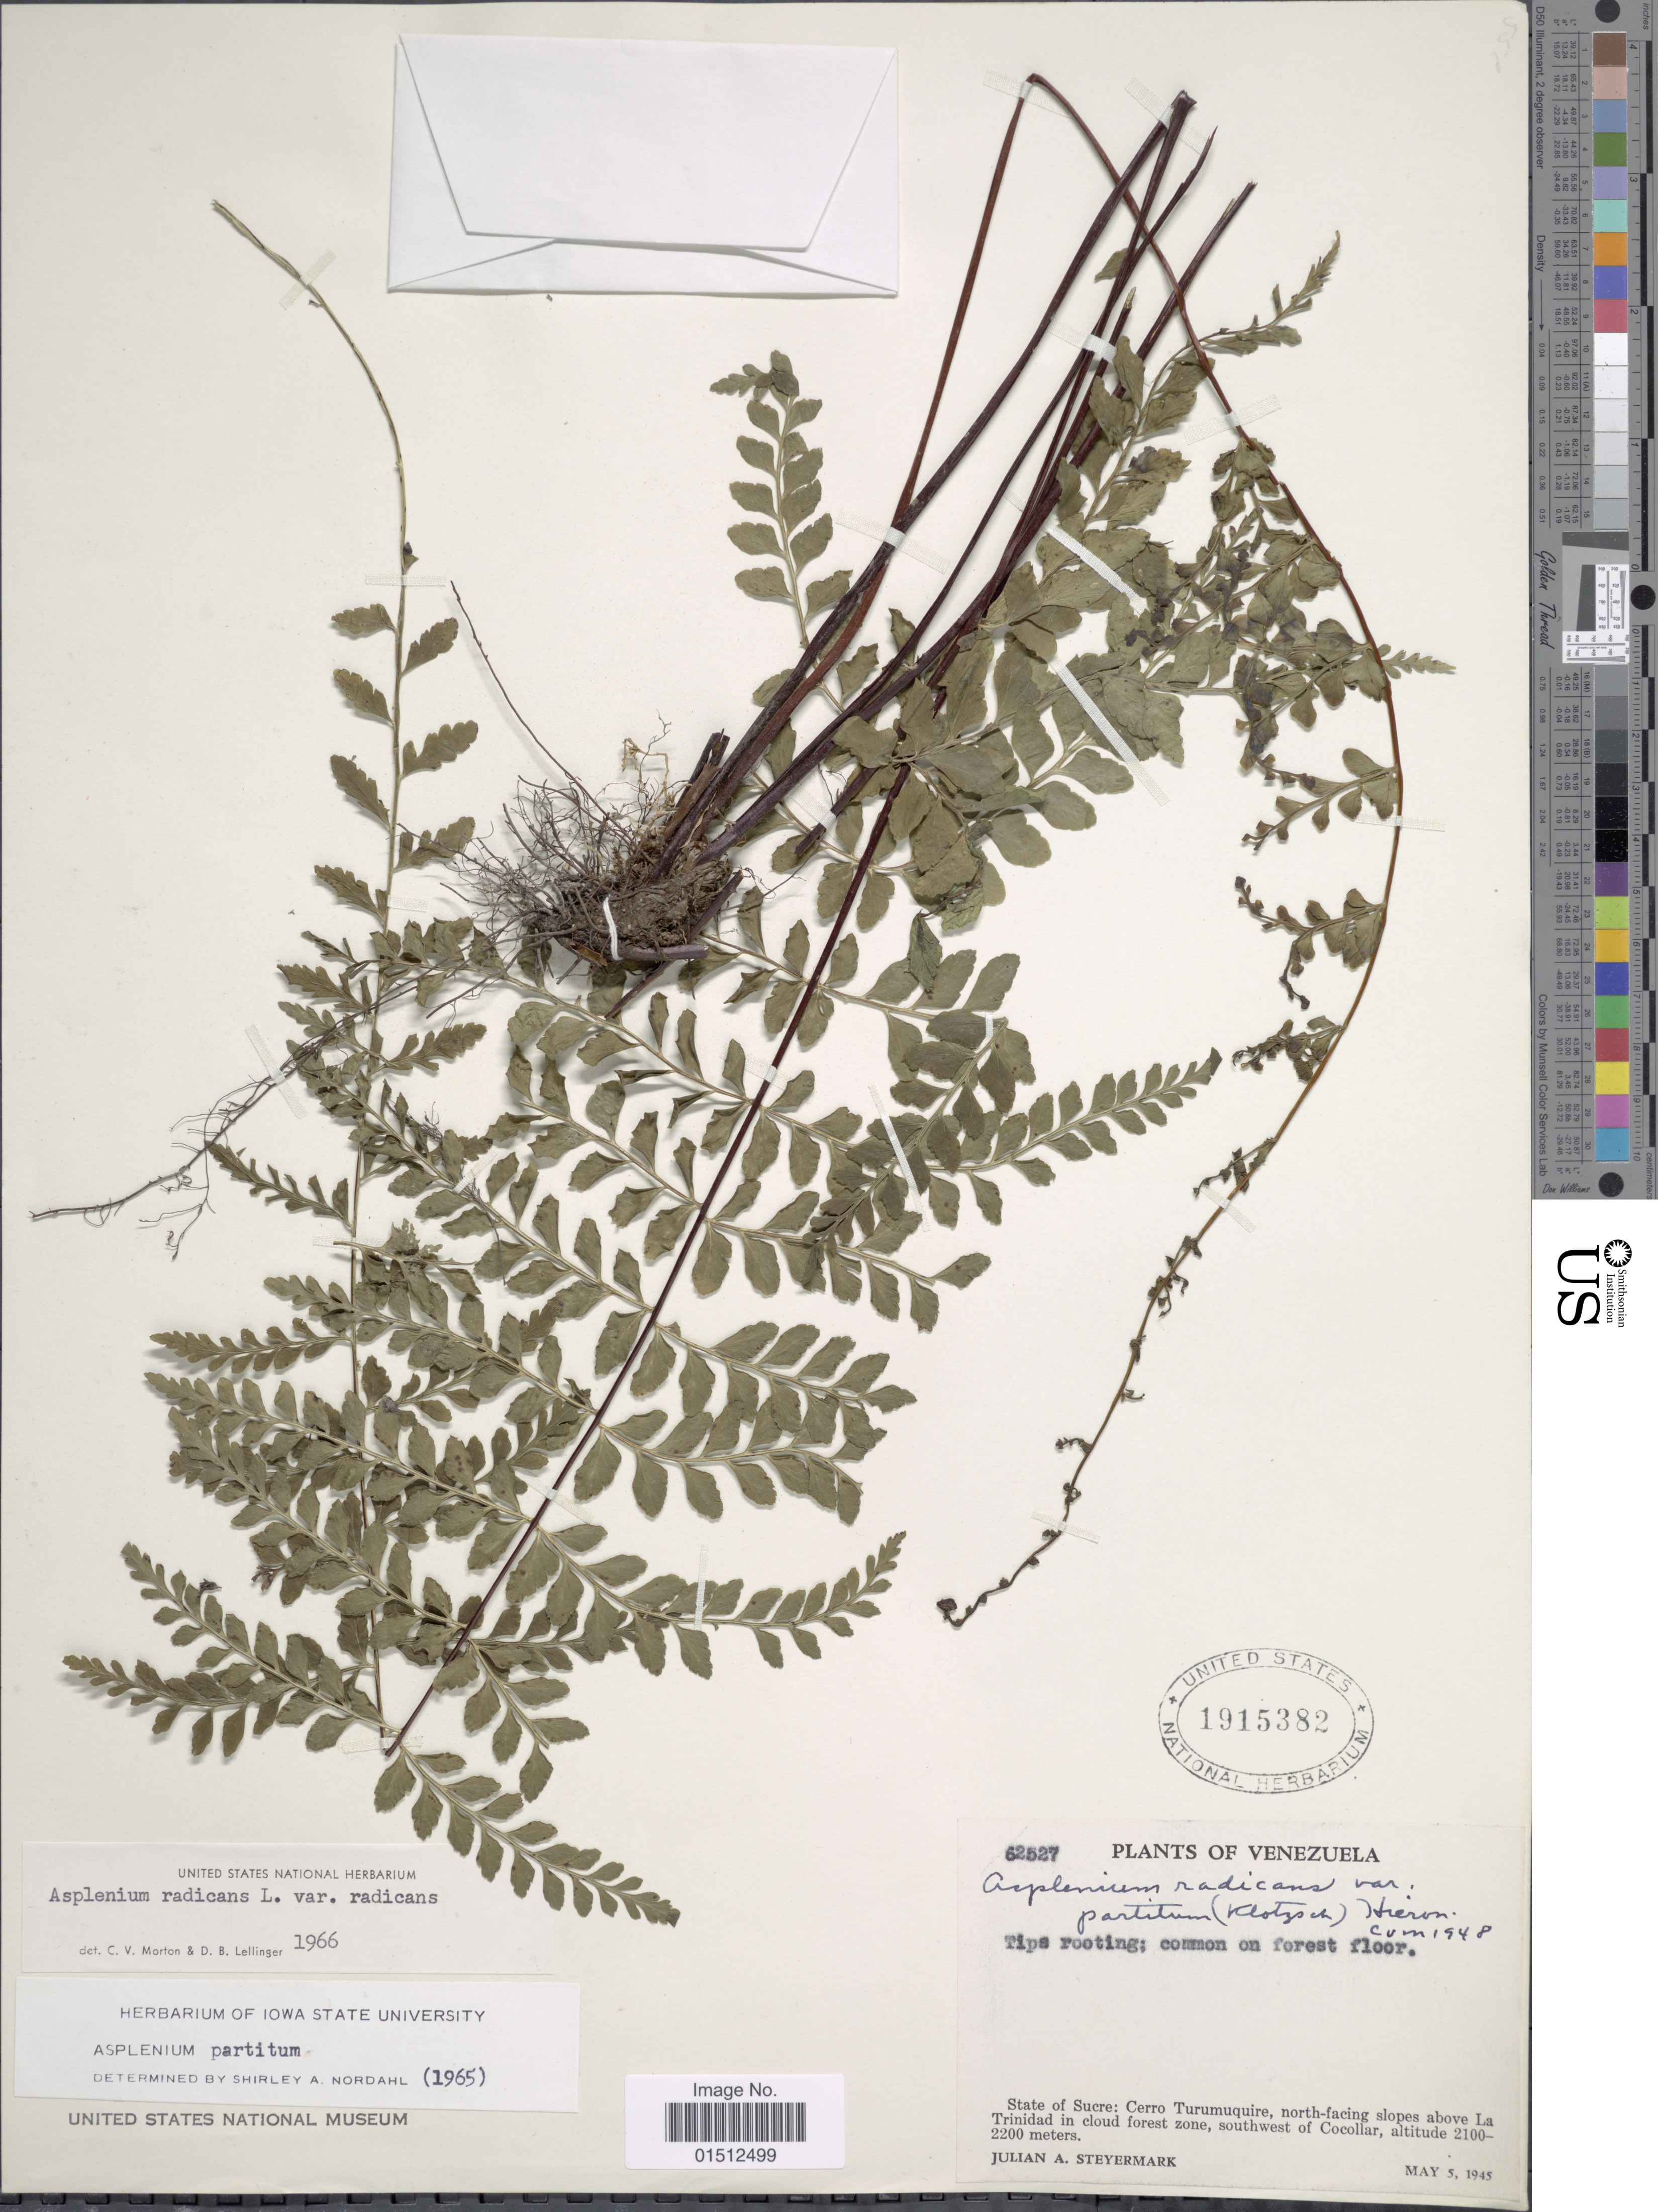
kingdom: Plantae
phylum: Tracheophyta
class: Polypodiopsida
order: Polypodiales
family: Aspleniaceae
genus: Asplenium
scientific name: Asplenium radicans var. radicans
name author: L.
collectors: J. Steyermark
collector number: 62527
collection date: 1945-05-05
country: Venezuela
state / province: Sucre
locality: Venezuela. State of Sucre: Cerro Turumuquire, north-facing slopes above La Trinidad in cloud forest zone, southwest of Cocollar.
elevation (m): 2100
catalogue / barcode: US 1915382